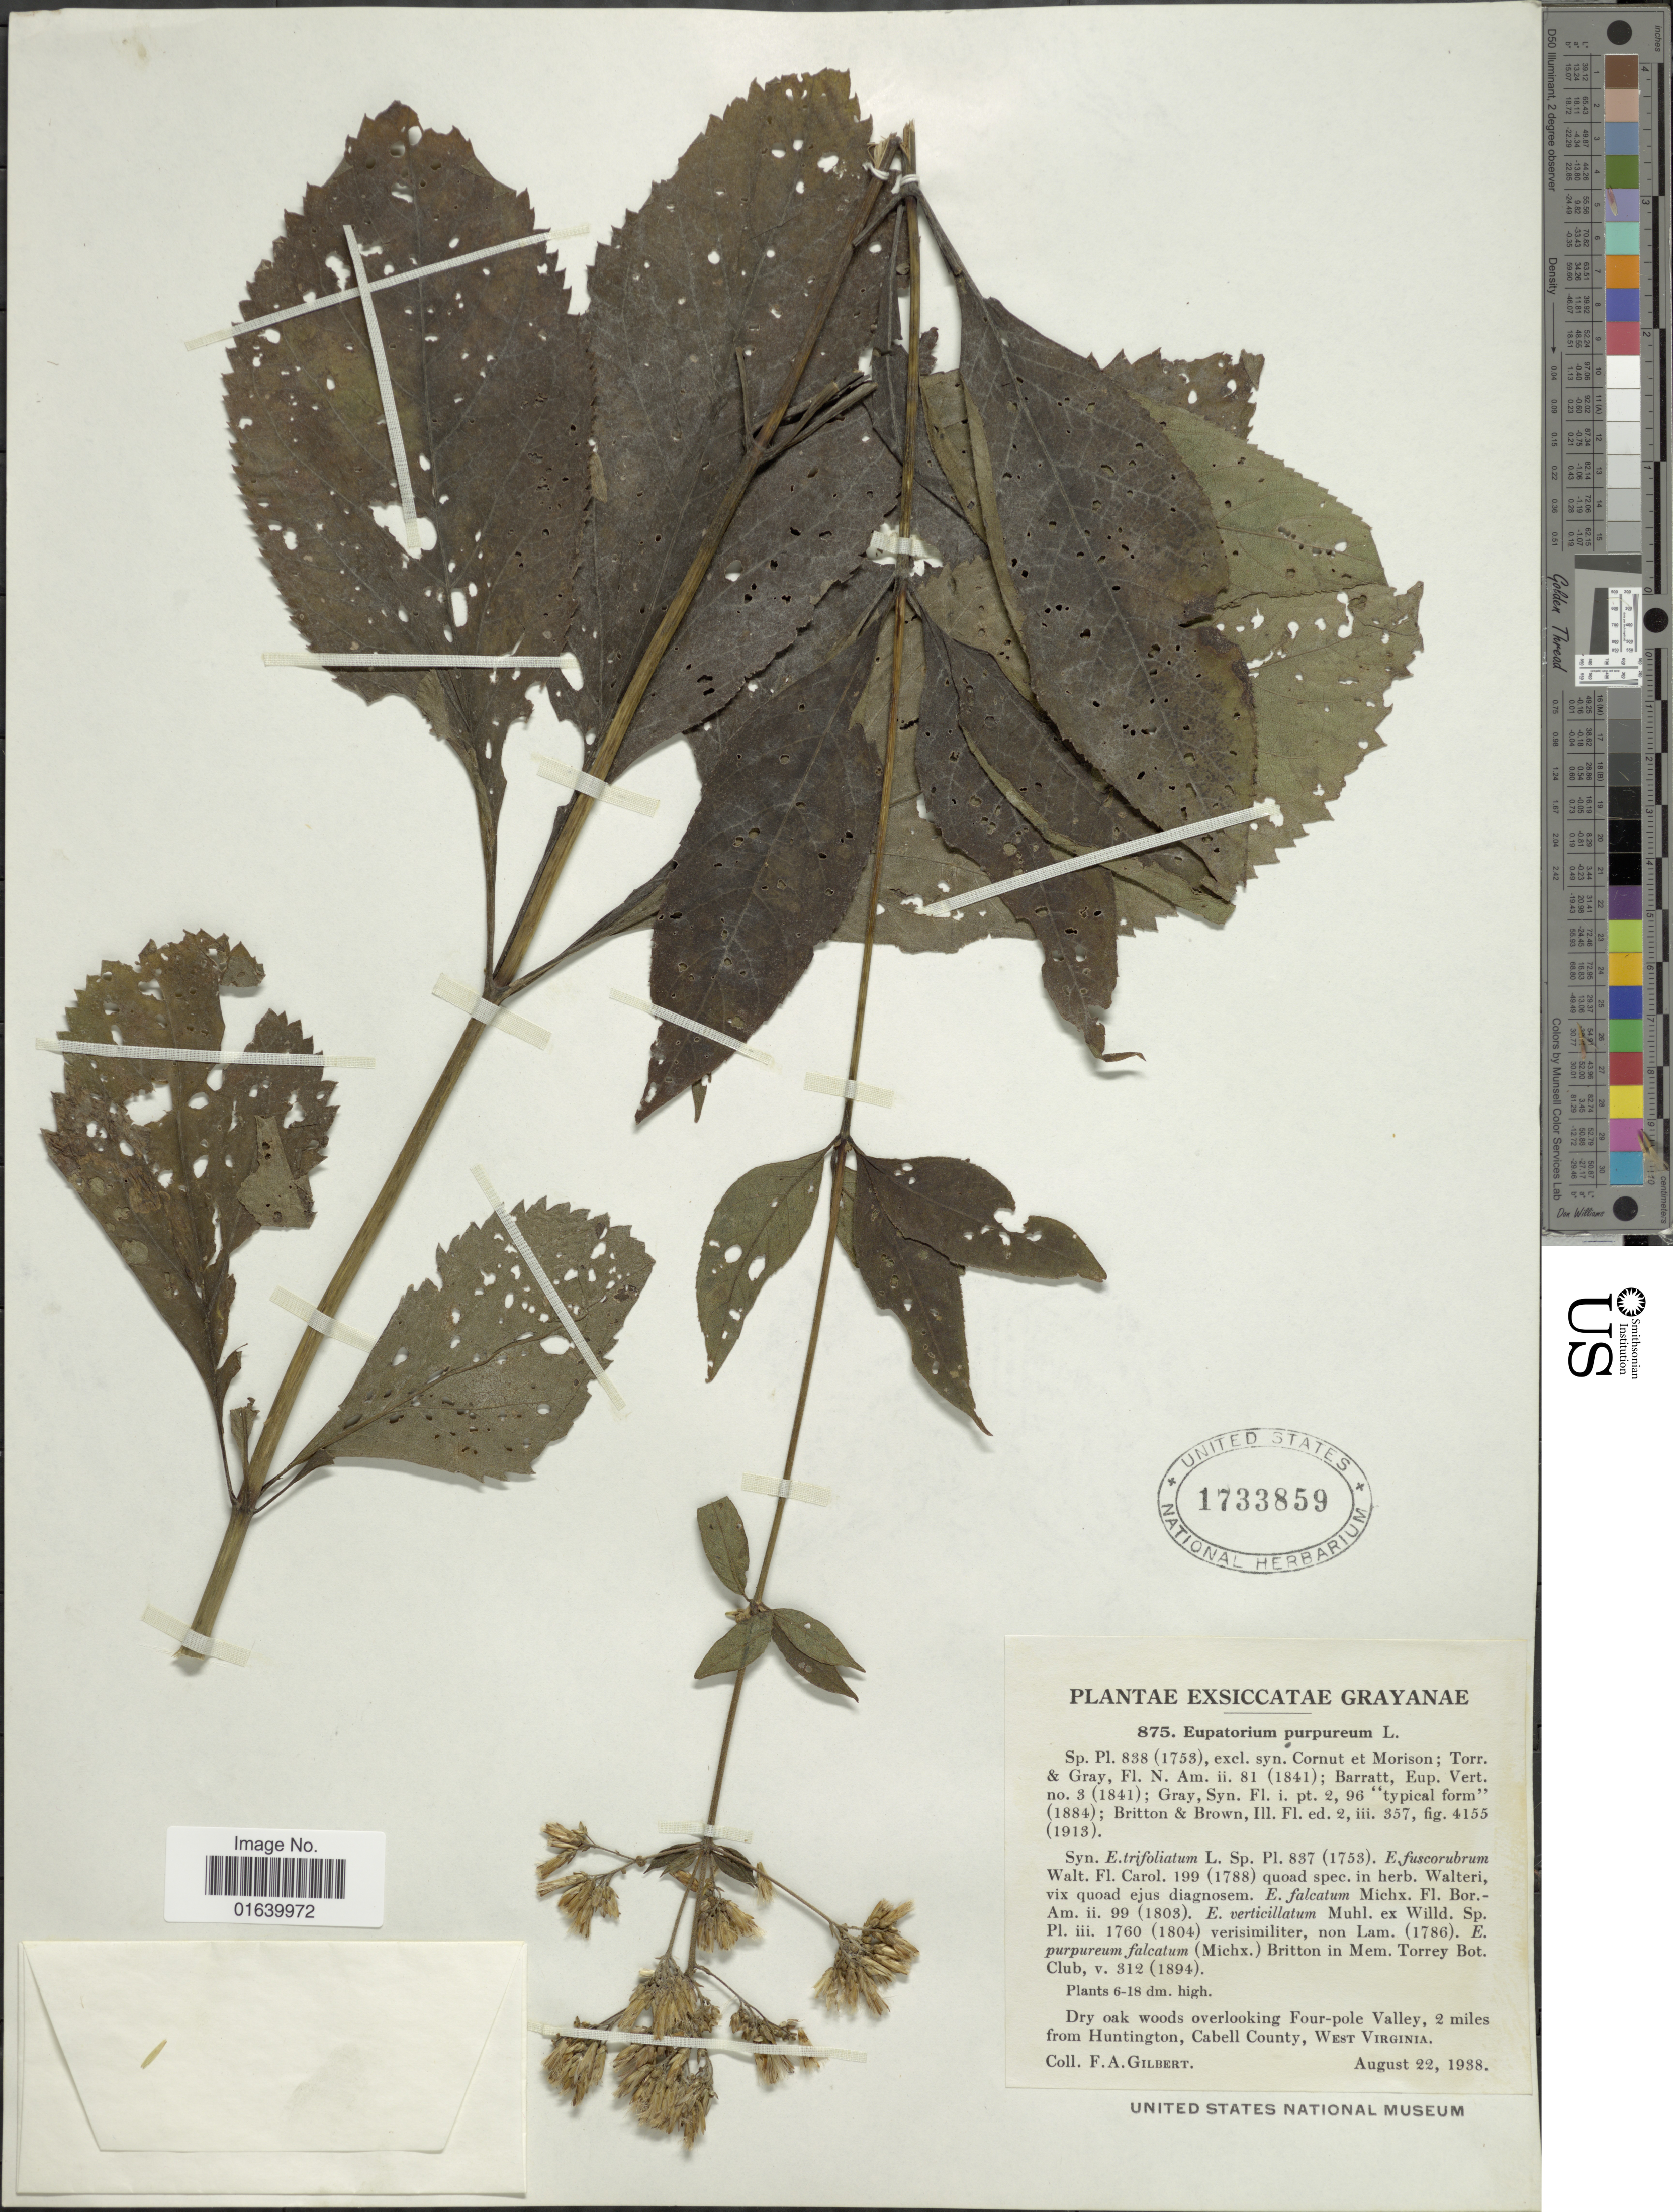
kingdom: Plantae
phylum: Tracheophyta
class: Magnoliopsida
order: Asterales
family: Asteraceae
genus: Eupatorium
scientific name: Eupatorium purpureum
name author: (L.) E.E. Lamont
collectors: F. A. Gilbert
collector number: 875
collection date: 1938-08-22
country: United States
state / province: West Virginia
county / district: Cabell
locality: West Virginia, Dry oak woods overlooking Four-pole Valley, 2 miles from Huntington, Cabell County.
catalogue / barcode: US 1733859